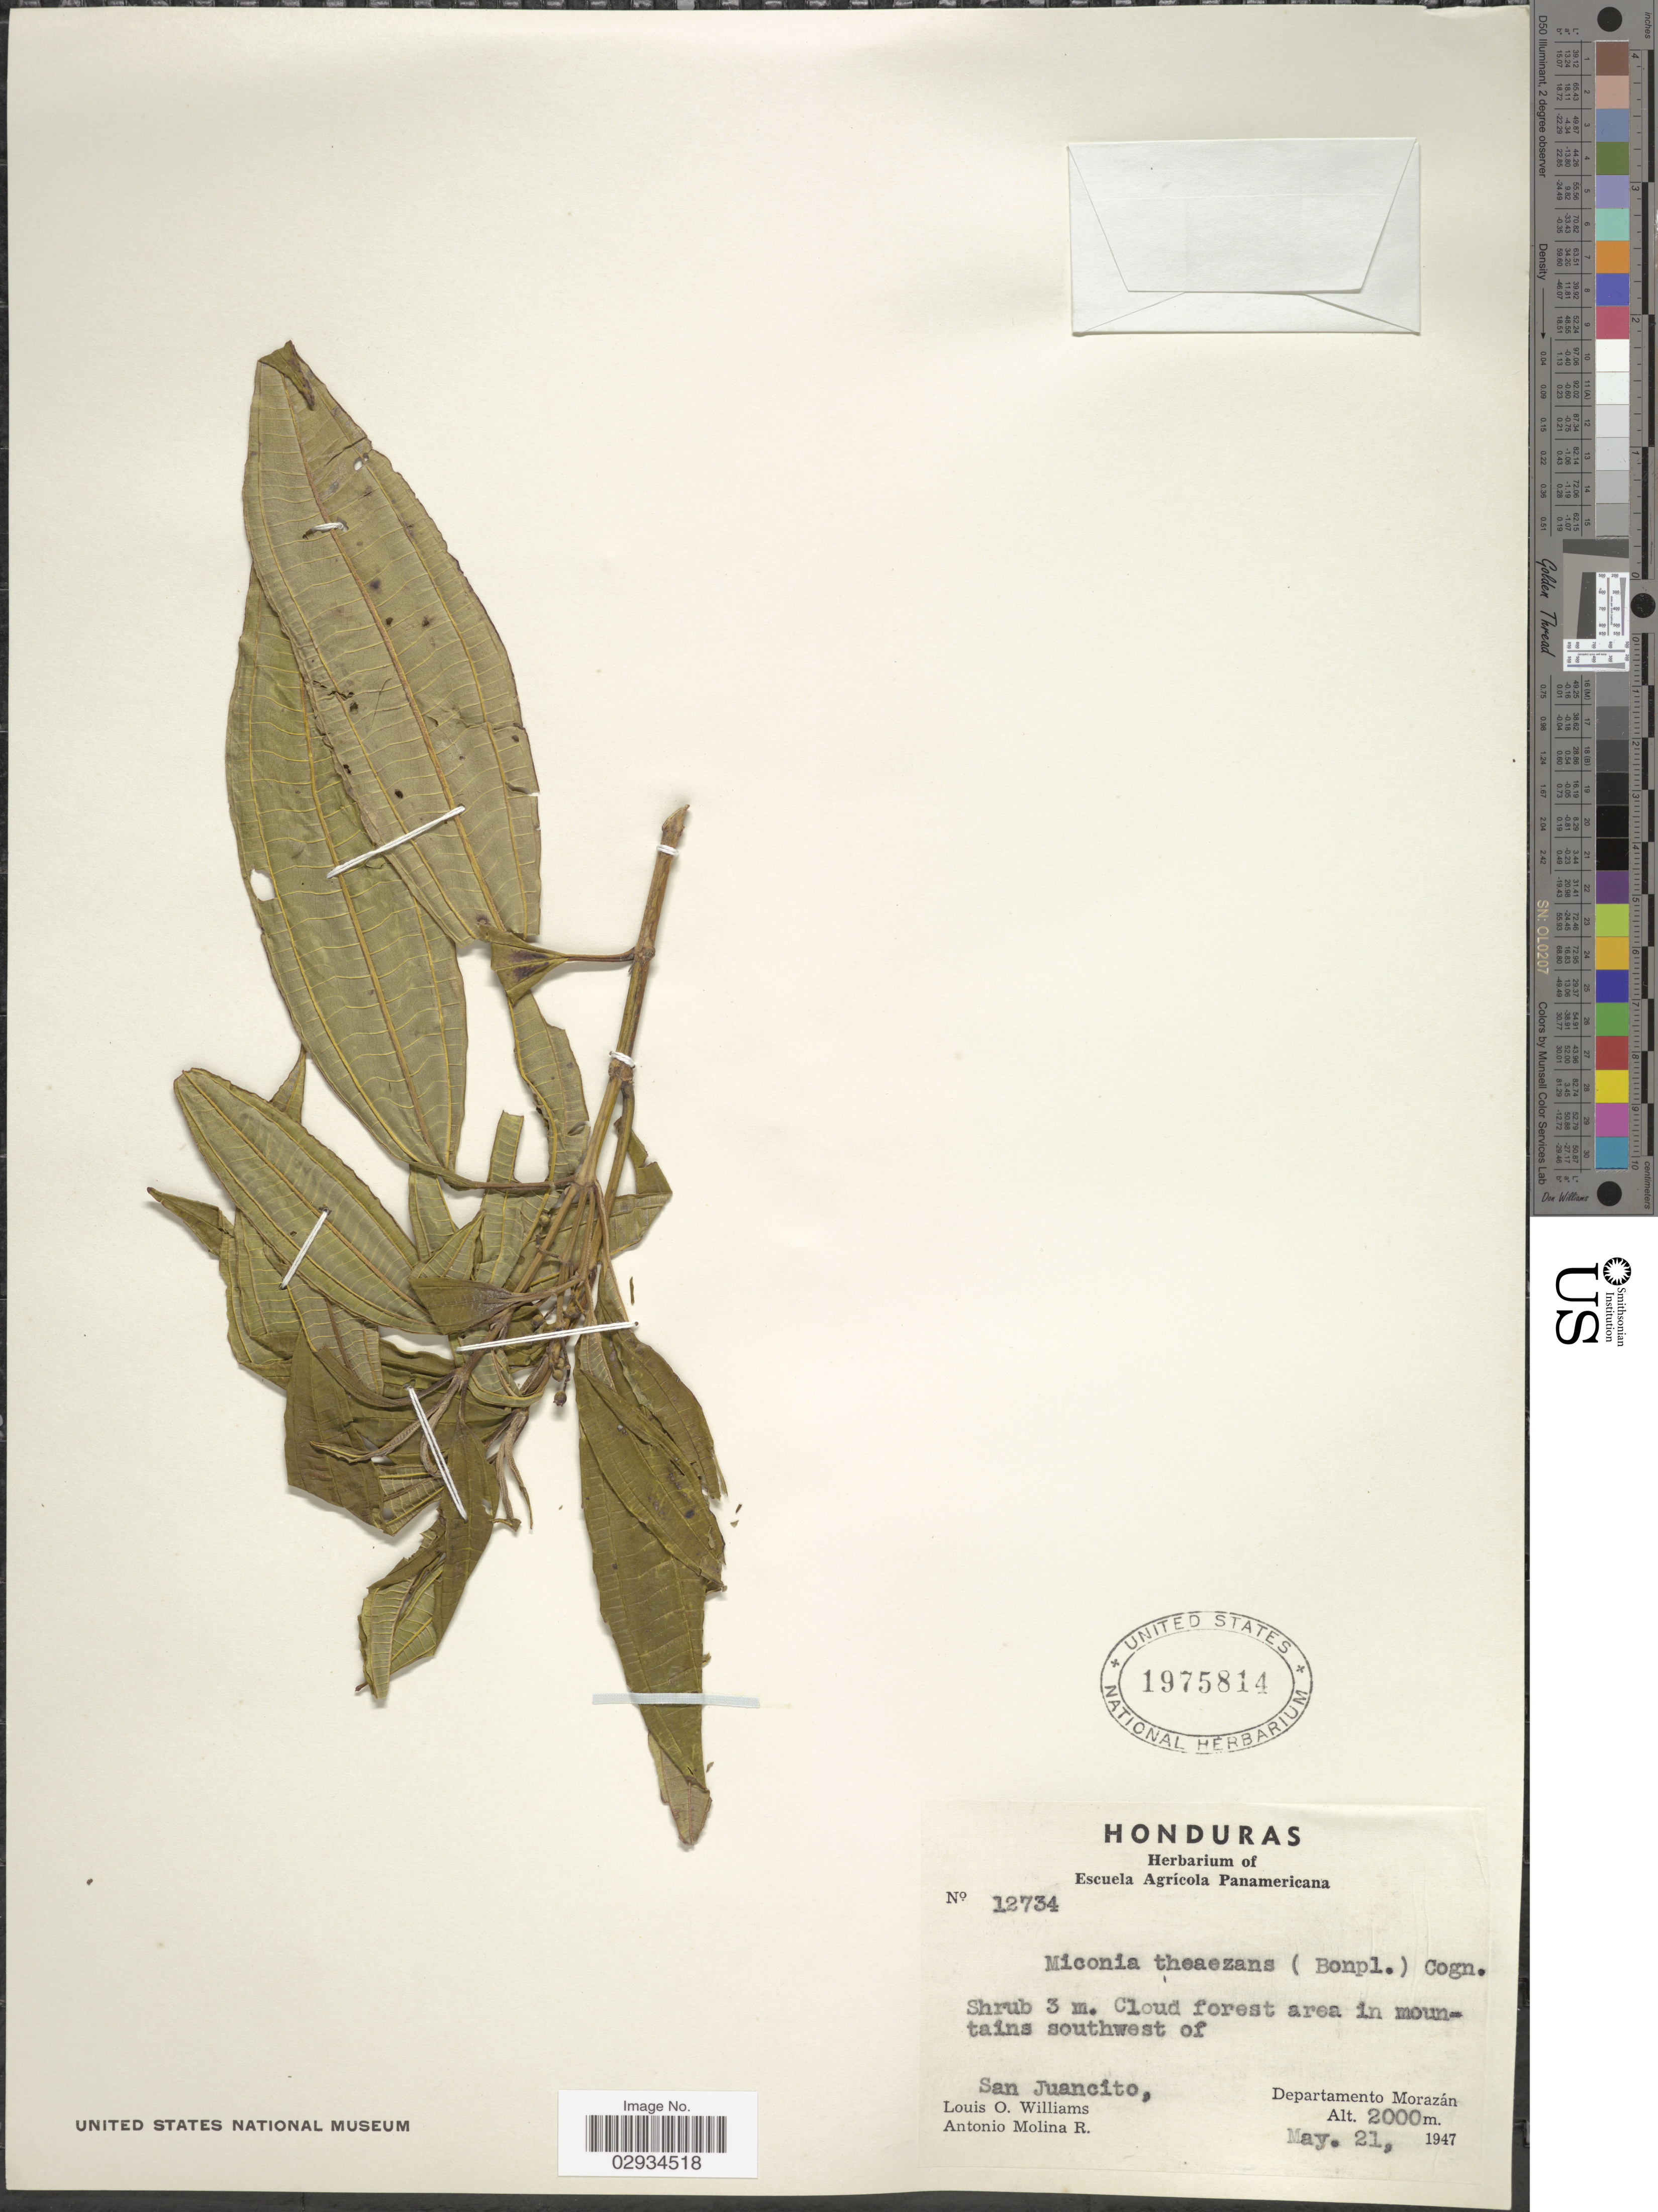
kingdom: Plantae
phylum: Tracheophyta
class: Magnoliopsida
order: Myrtales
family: Melastomataceae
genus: Miconia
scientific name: Miconia theizans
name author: (Bonpl.) Cogn.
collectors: L. O. Williams & A. Molina R.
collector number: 12734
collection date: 1947-05-21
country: Honduras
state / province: Fco. Morazán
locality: Cloud forest area in mountains southwest of San Juancito, Departamento Morazán.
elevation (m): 2000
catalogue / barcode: US 1975814